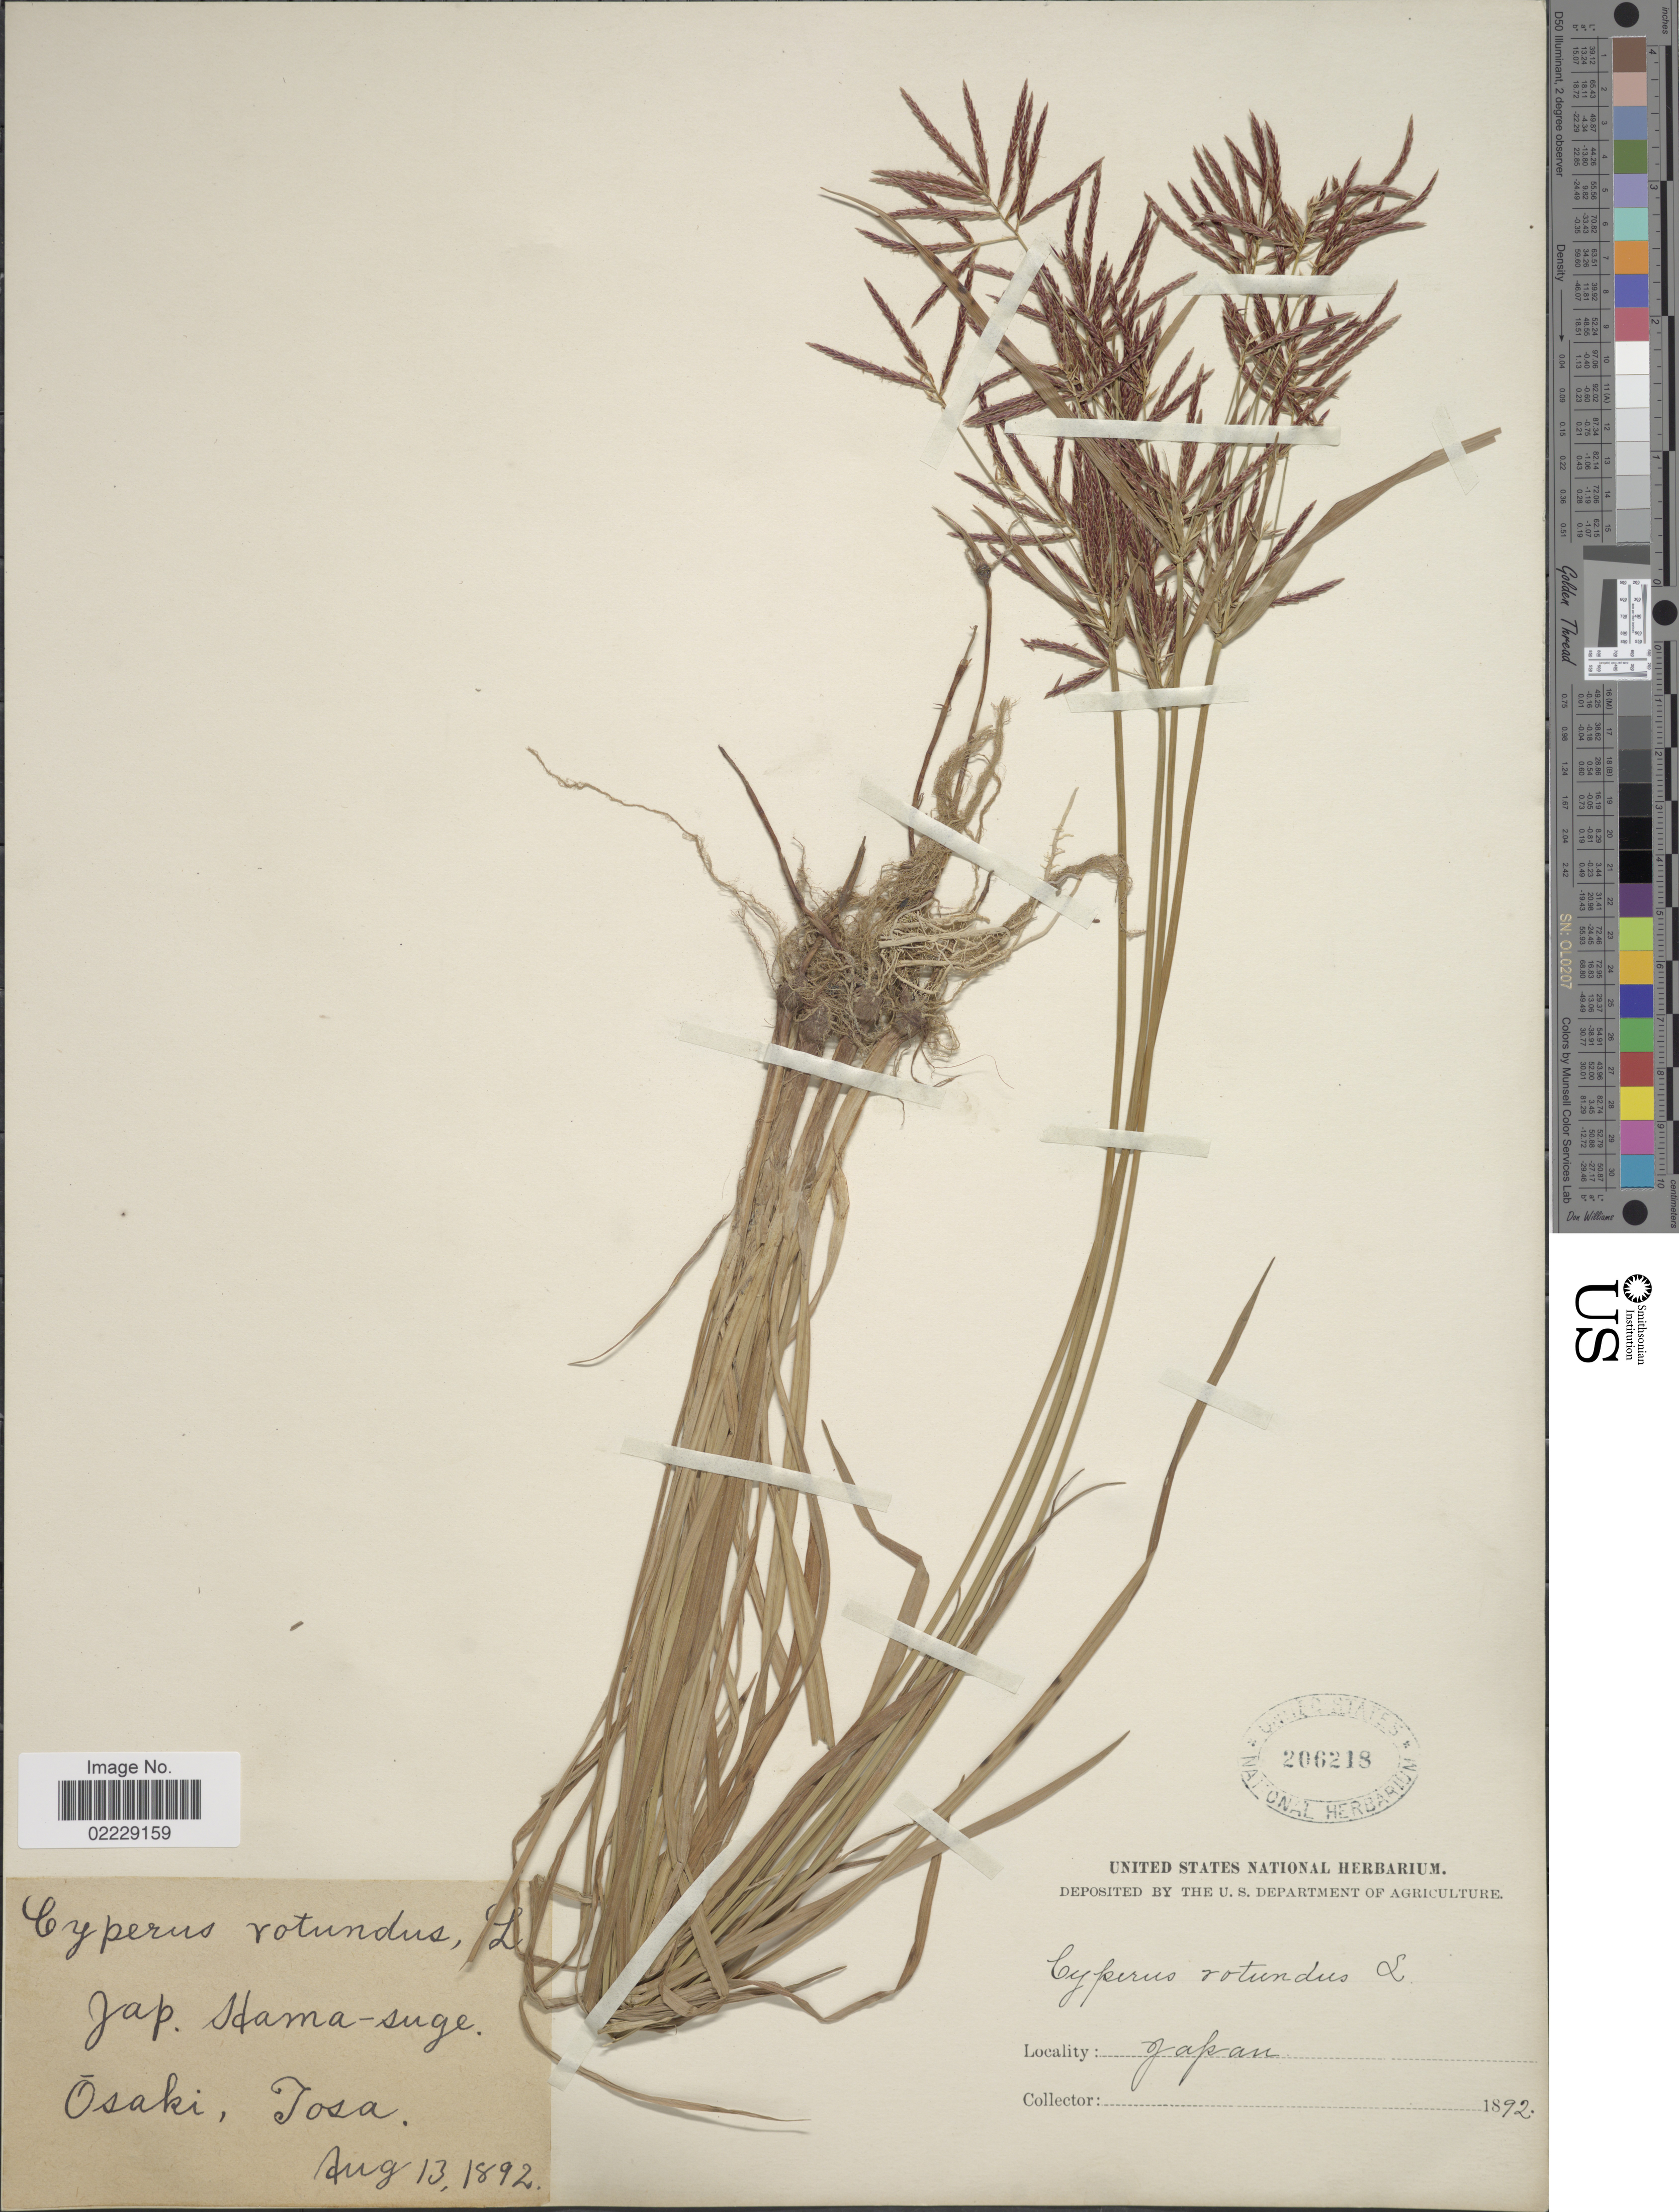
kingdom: Plantae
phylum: Tracheophyta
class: Liliopsida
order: Poales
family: Cyperaceae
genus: Cyperus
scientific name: Cyperus rotundus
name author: L.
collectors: ex herb. U. S. Department of Agriculture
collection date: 1892-08-13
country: Japan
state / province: Miyagi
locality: Osaki, Tosa.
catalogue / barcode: US 206218